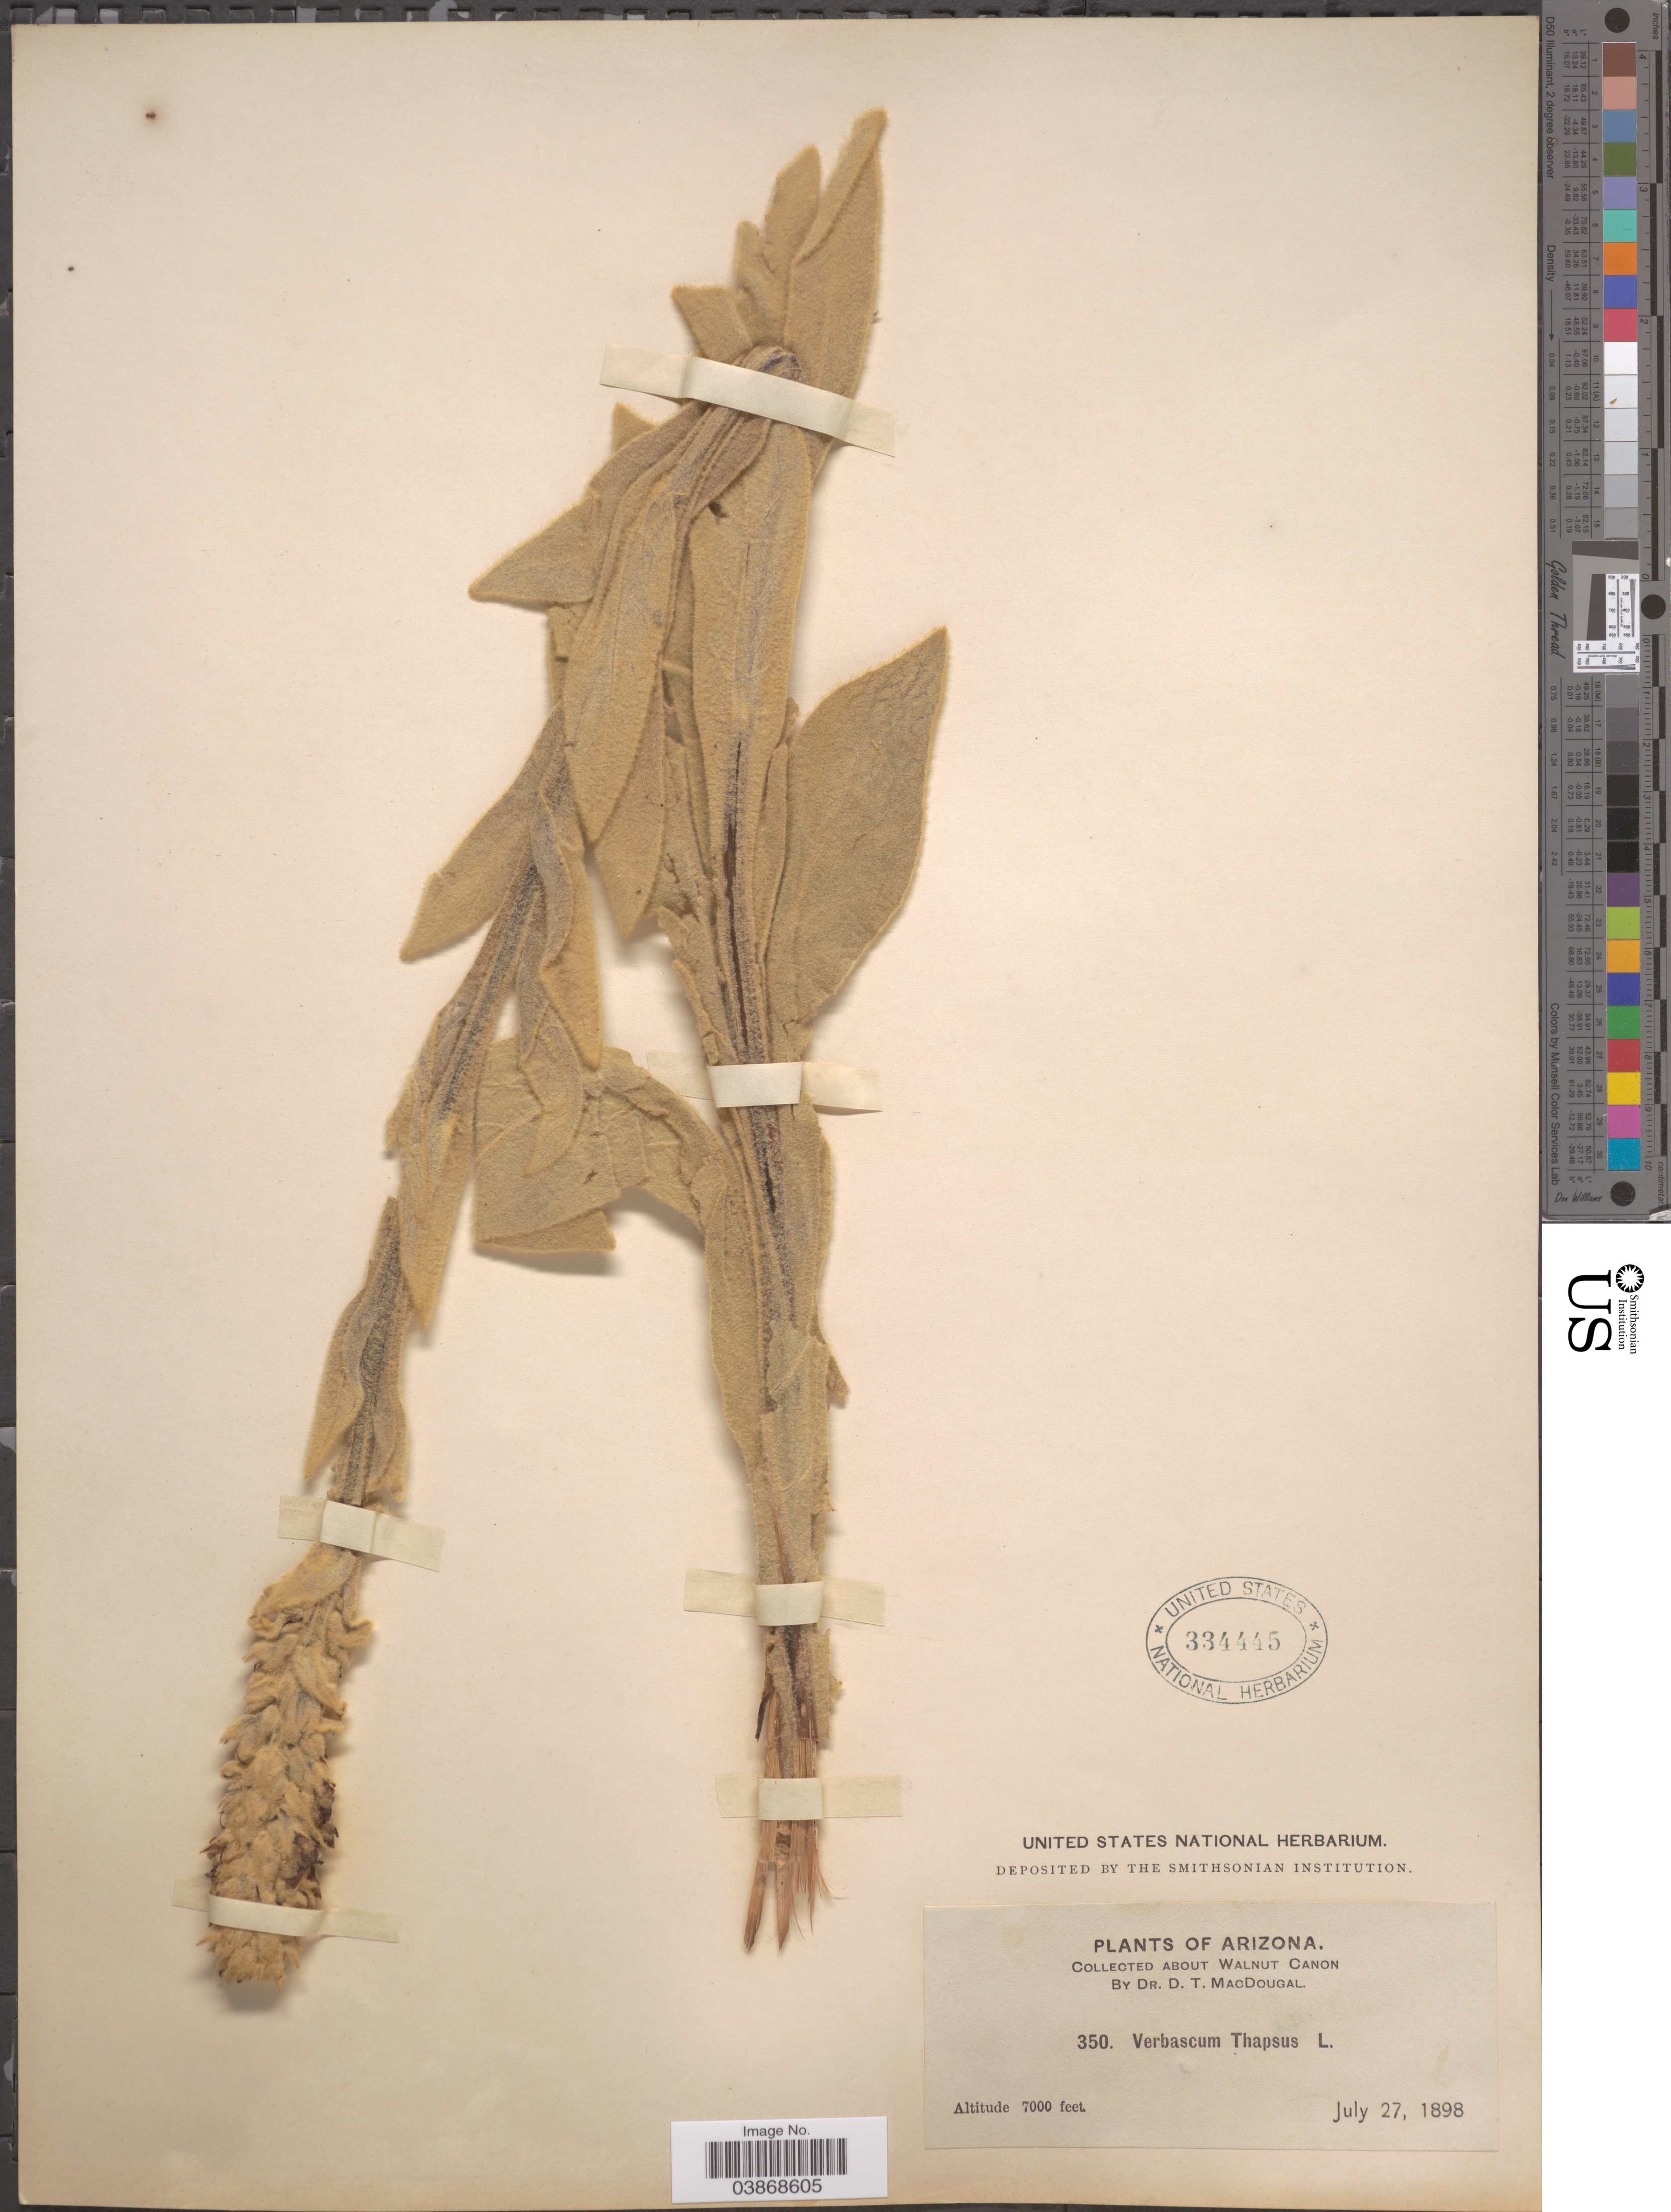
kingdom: Plantae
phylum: Tracheophyta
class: Magnoliopsida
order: Lamiales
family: Scrophulariaceae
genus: Verbascum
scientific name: Verbascum thapsus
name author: L.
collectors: D. T. MacDougal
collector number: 350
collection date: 1898-07-27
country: United States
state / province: Arizona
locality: About Walnut Canon.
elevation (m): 2134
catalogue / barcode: US 334445